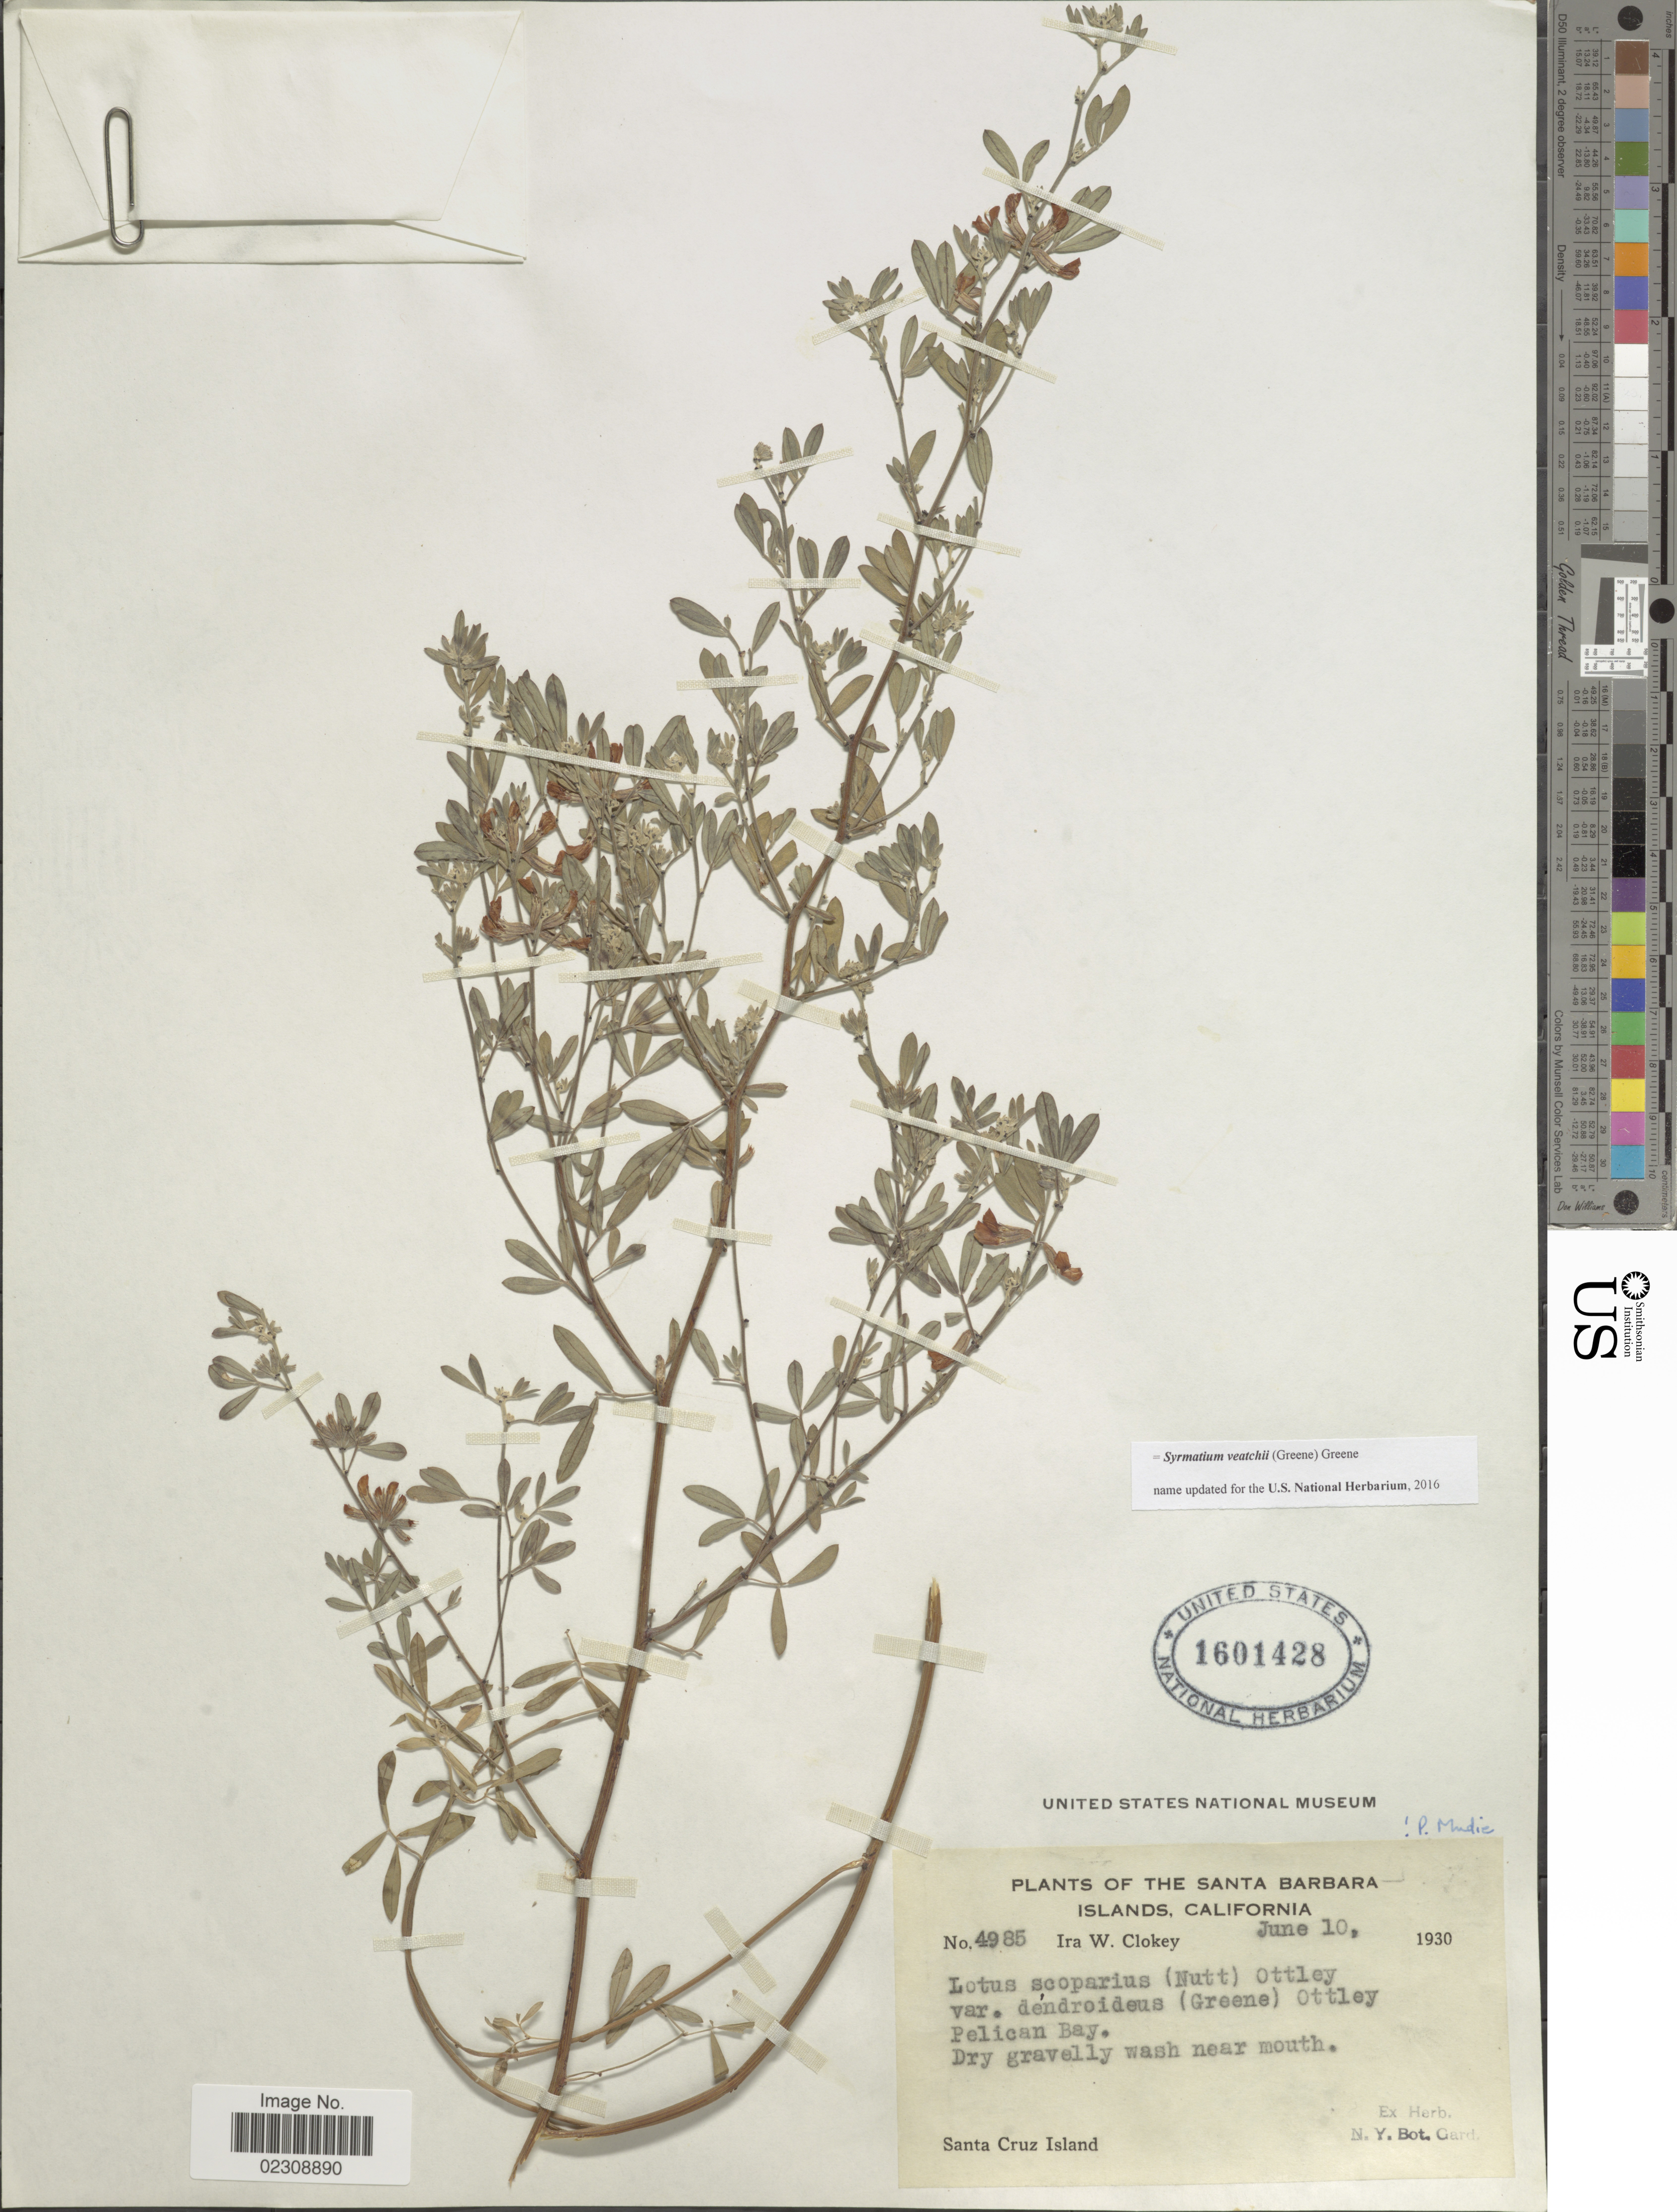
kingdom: Plantae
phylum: Tracheophyta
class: Magnoliopsida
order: Fabales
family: Fabaceae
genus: Syrmatium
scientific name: Syrmatium veatchii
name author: (Greene) Greene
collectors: I. W. Clokey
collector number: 4985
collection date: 1930-06-10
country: United States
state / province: California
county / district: Santa Barbara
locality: Santa Barbara Islands. Pelican Bay. Santa Cruz Island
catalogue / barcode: US 1601428